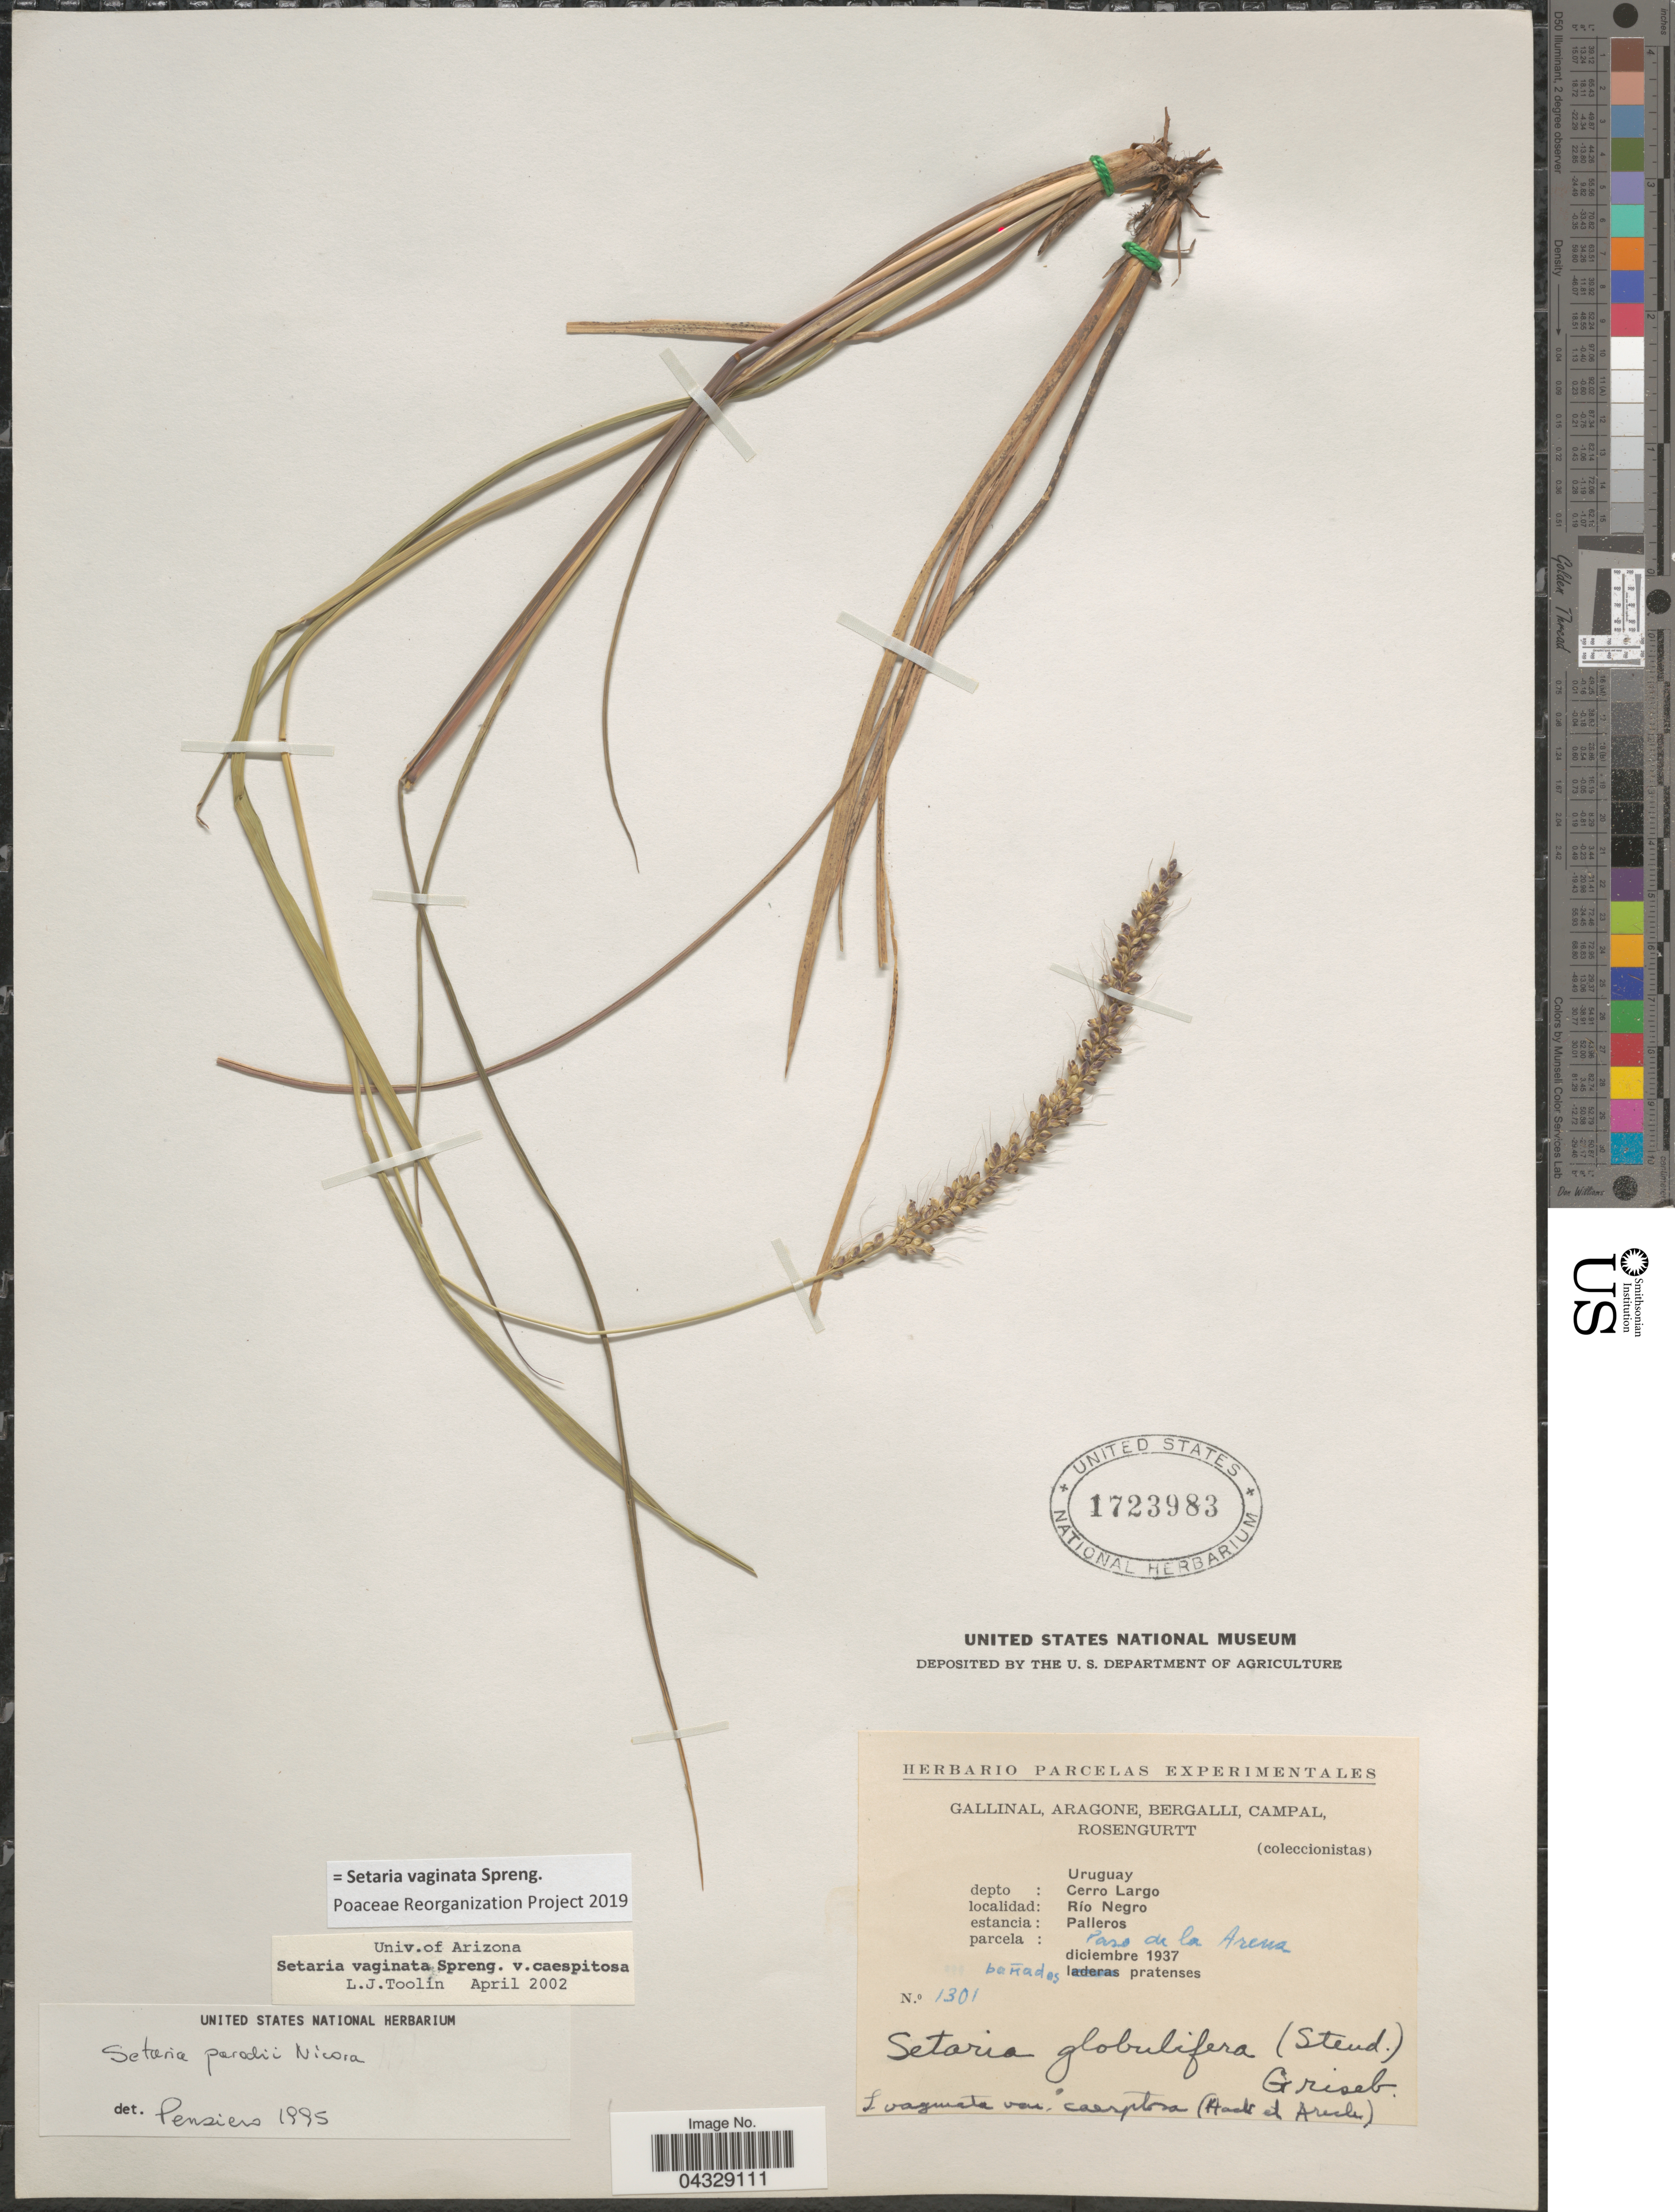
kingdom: Plantae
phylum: Tracheophyta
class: Liliopsida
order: Poales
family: Poaceae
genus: Setaria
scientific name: Setaria vaginata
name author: Spreng.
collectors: -. Gallinal, -- Aragone, -- Bergalli, -- Campal & Rosengurtt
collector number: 1301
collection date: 1937-12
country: Uruguay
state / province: Cerro Largo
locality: Depto: Cerro Largo. Río Negro. Estancia: Palleros. Parcela: Paso de la Arena.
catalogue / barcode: US 1723983